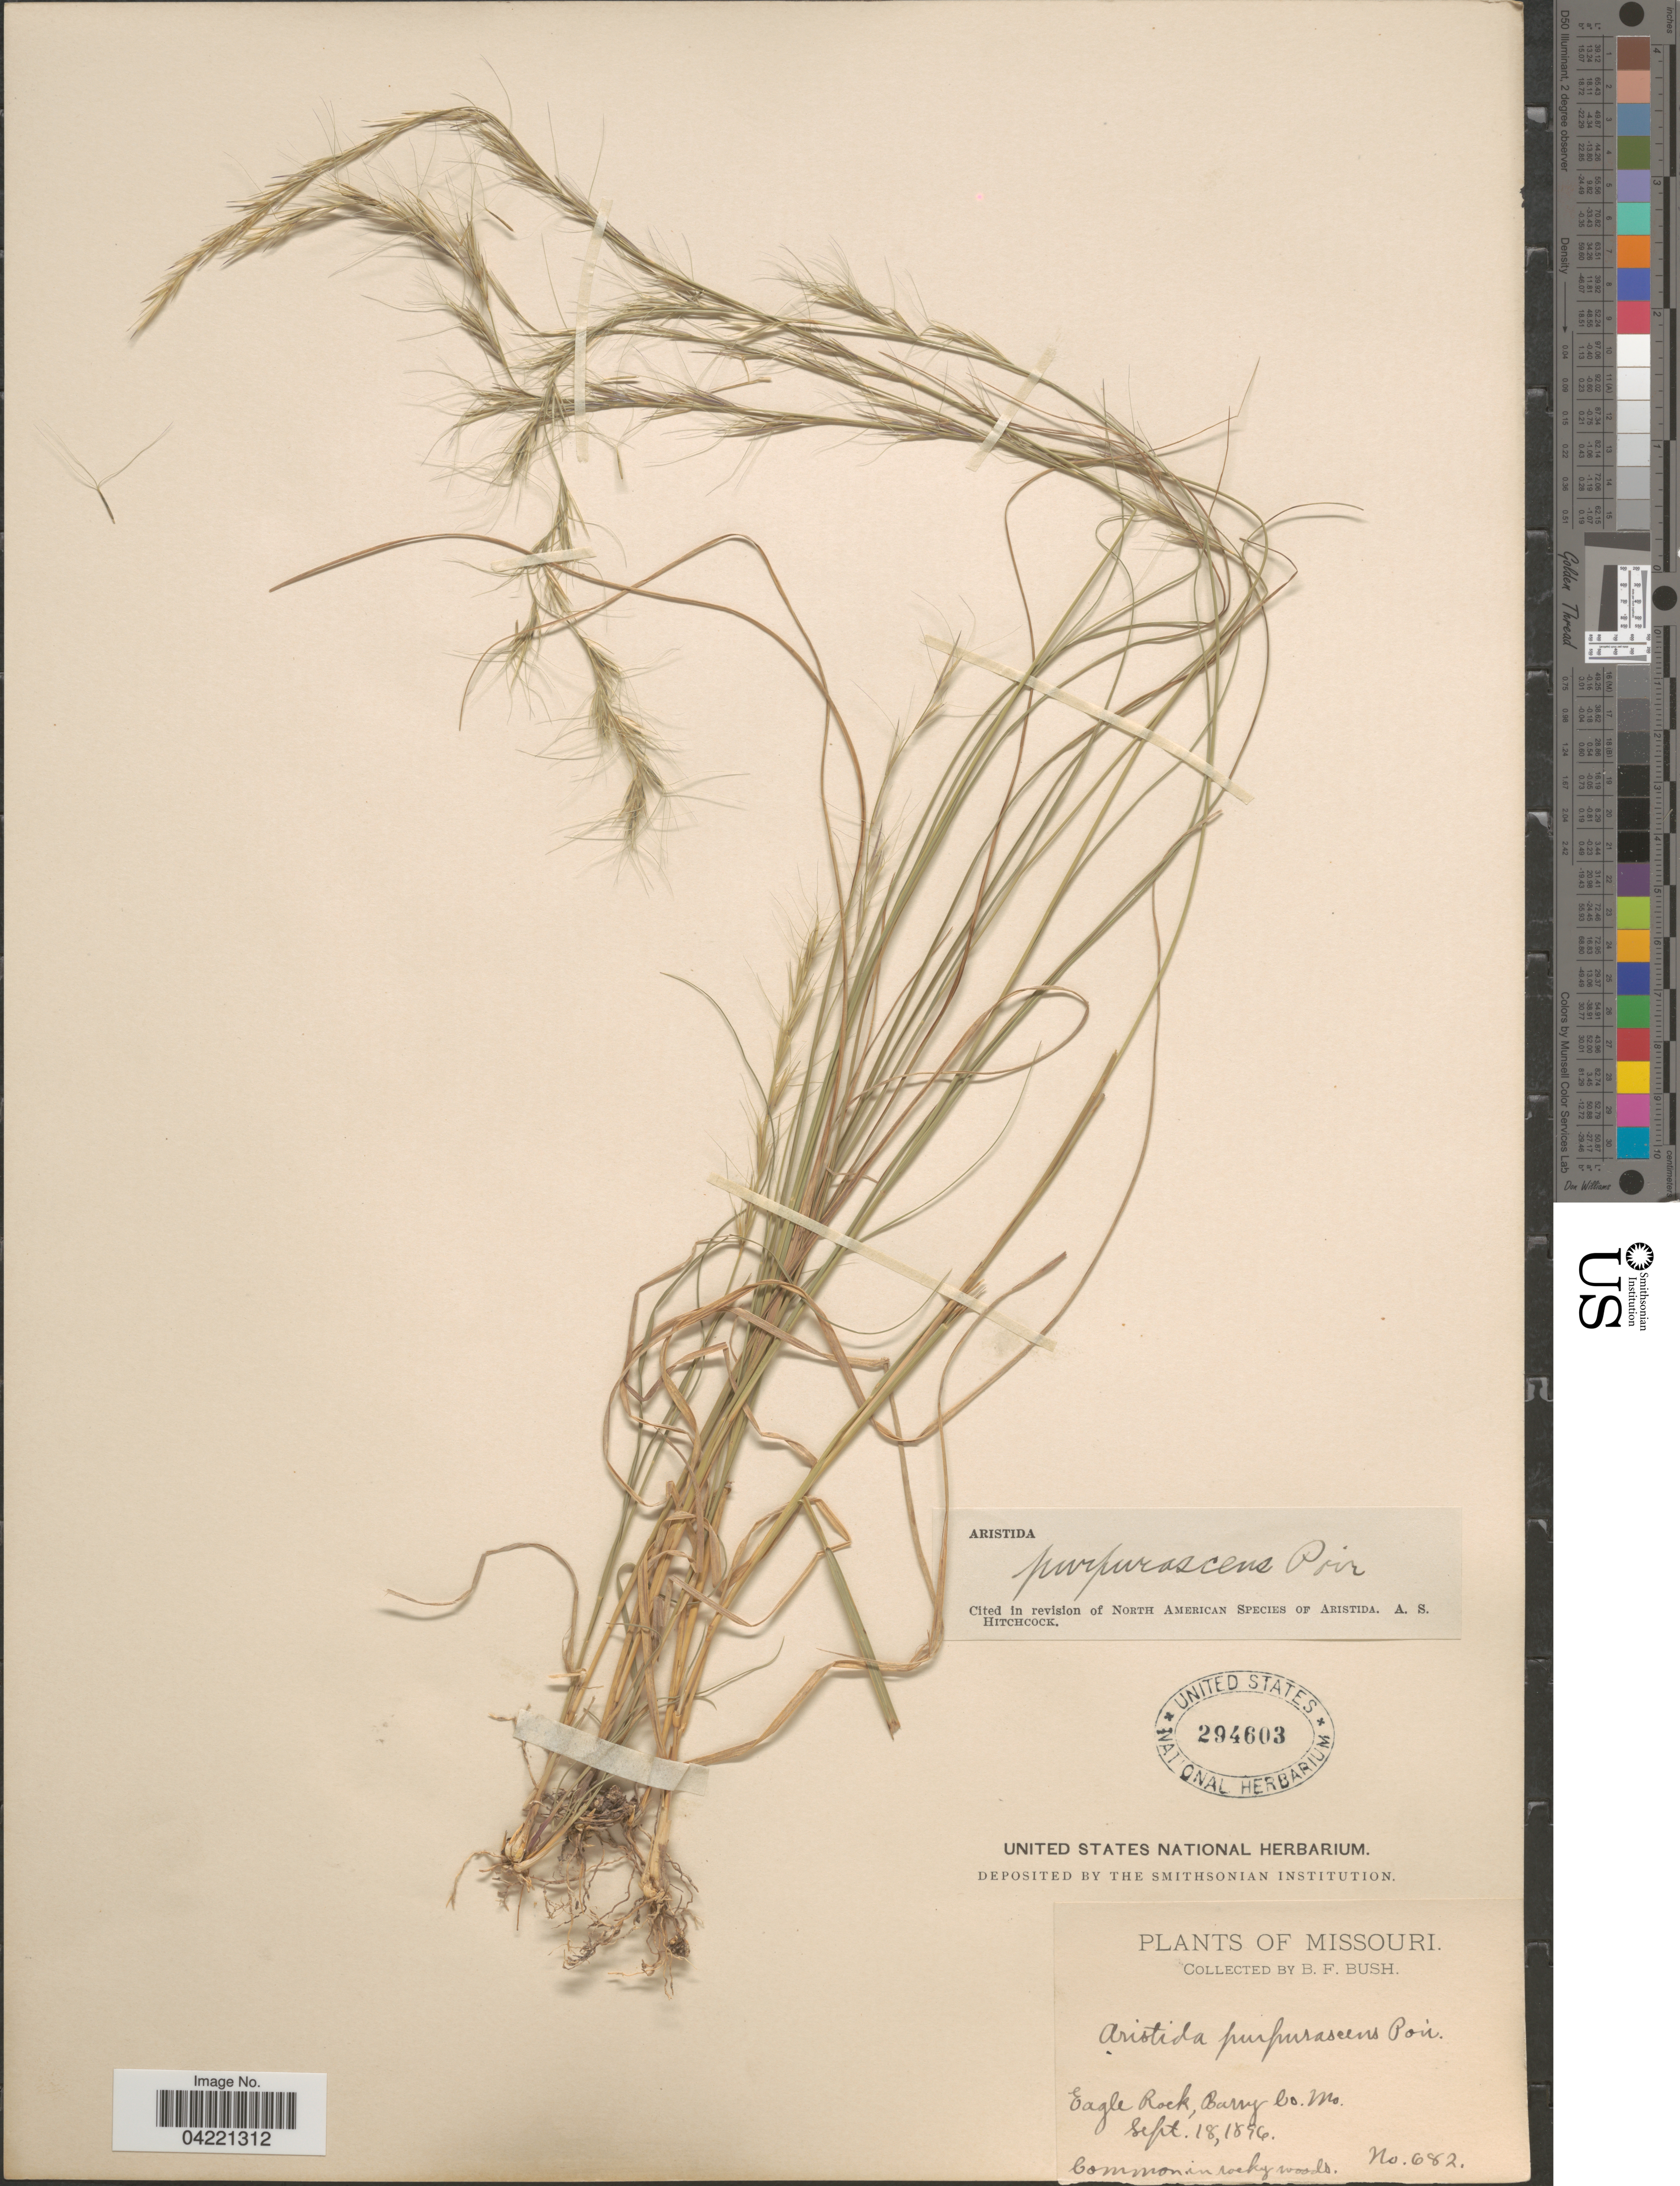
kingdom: Plantae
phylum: Tracheophyta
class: Liliopsida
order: Poales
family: Poaceae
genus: Aristida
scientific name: Aristida purpurascens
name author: Poir.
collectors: B. F. Bush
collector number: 682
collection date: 1896-09-18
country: United States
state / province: Missouri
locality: Eagle Rock, Barry Co. Common in rocky woods.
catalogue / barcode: US 294603